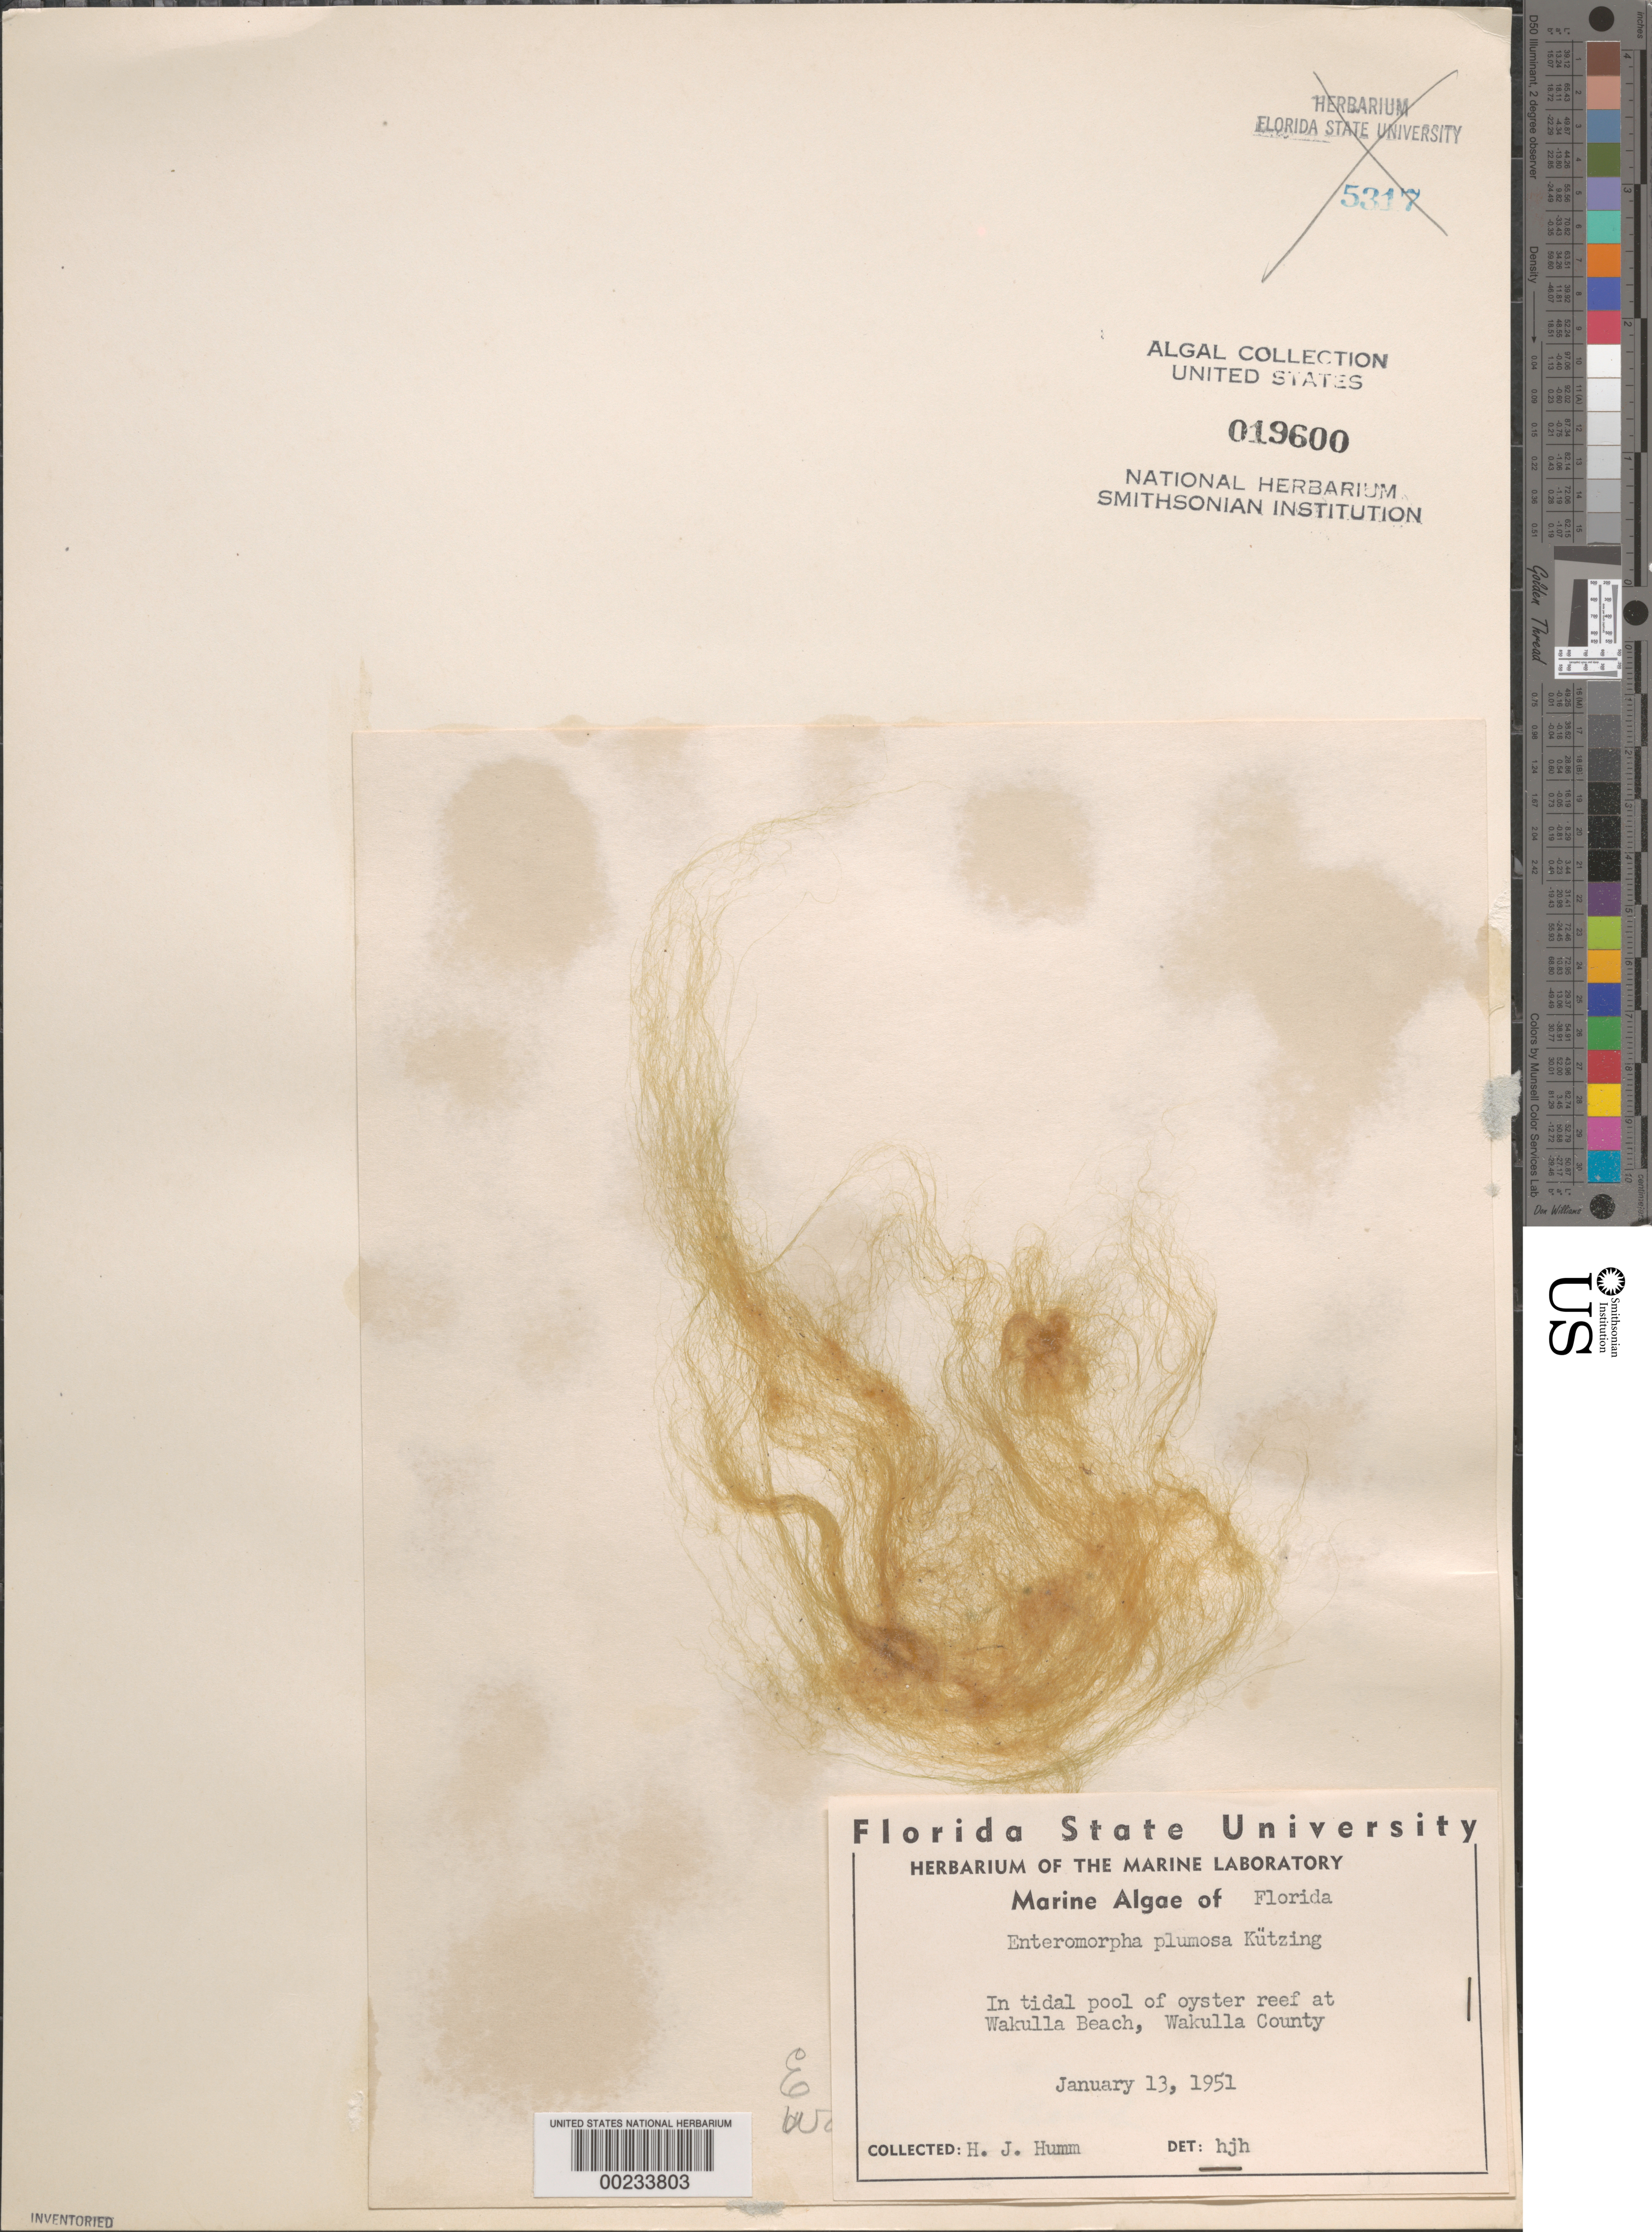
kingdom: Plantae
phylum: Chlorophyta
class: Ulvophyceae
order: Ulvales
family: Ulvaceae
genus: Ulva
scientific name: Ulva paradoxa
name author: C. Agardh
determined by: Algae name updating Project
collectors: H. J. Humm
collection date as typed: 13 Jan 1951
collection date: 1951-01-13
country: United States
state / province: Florida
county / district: Wakulla County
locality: Wakulla Beach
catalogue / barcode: US 19600